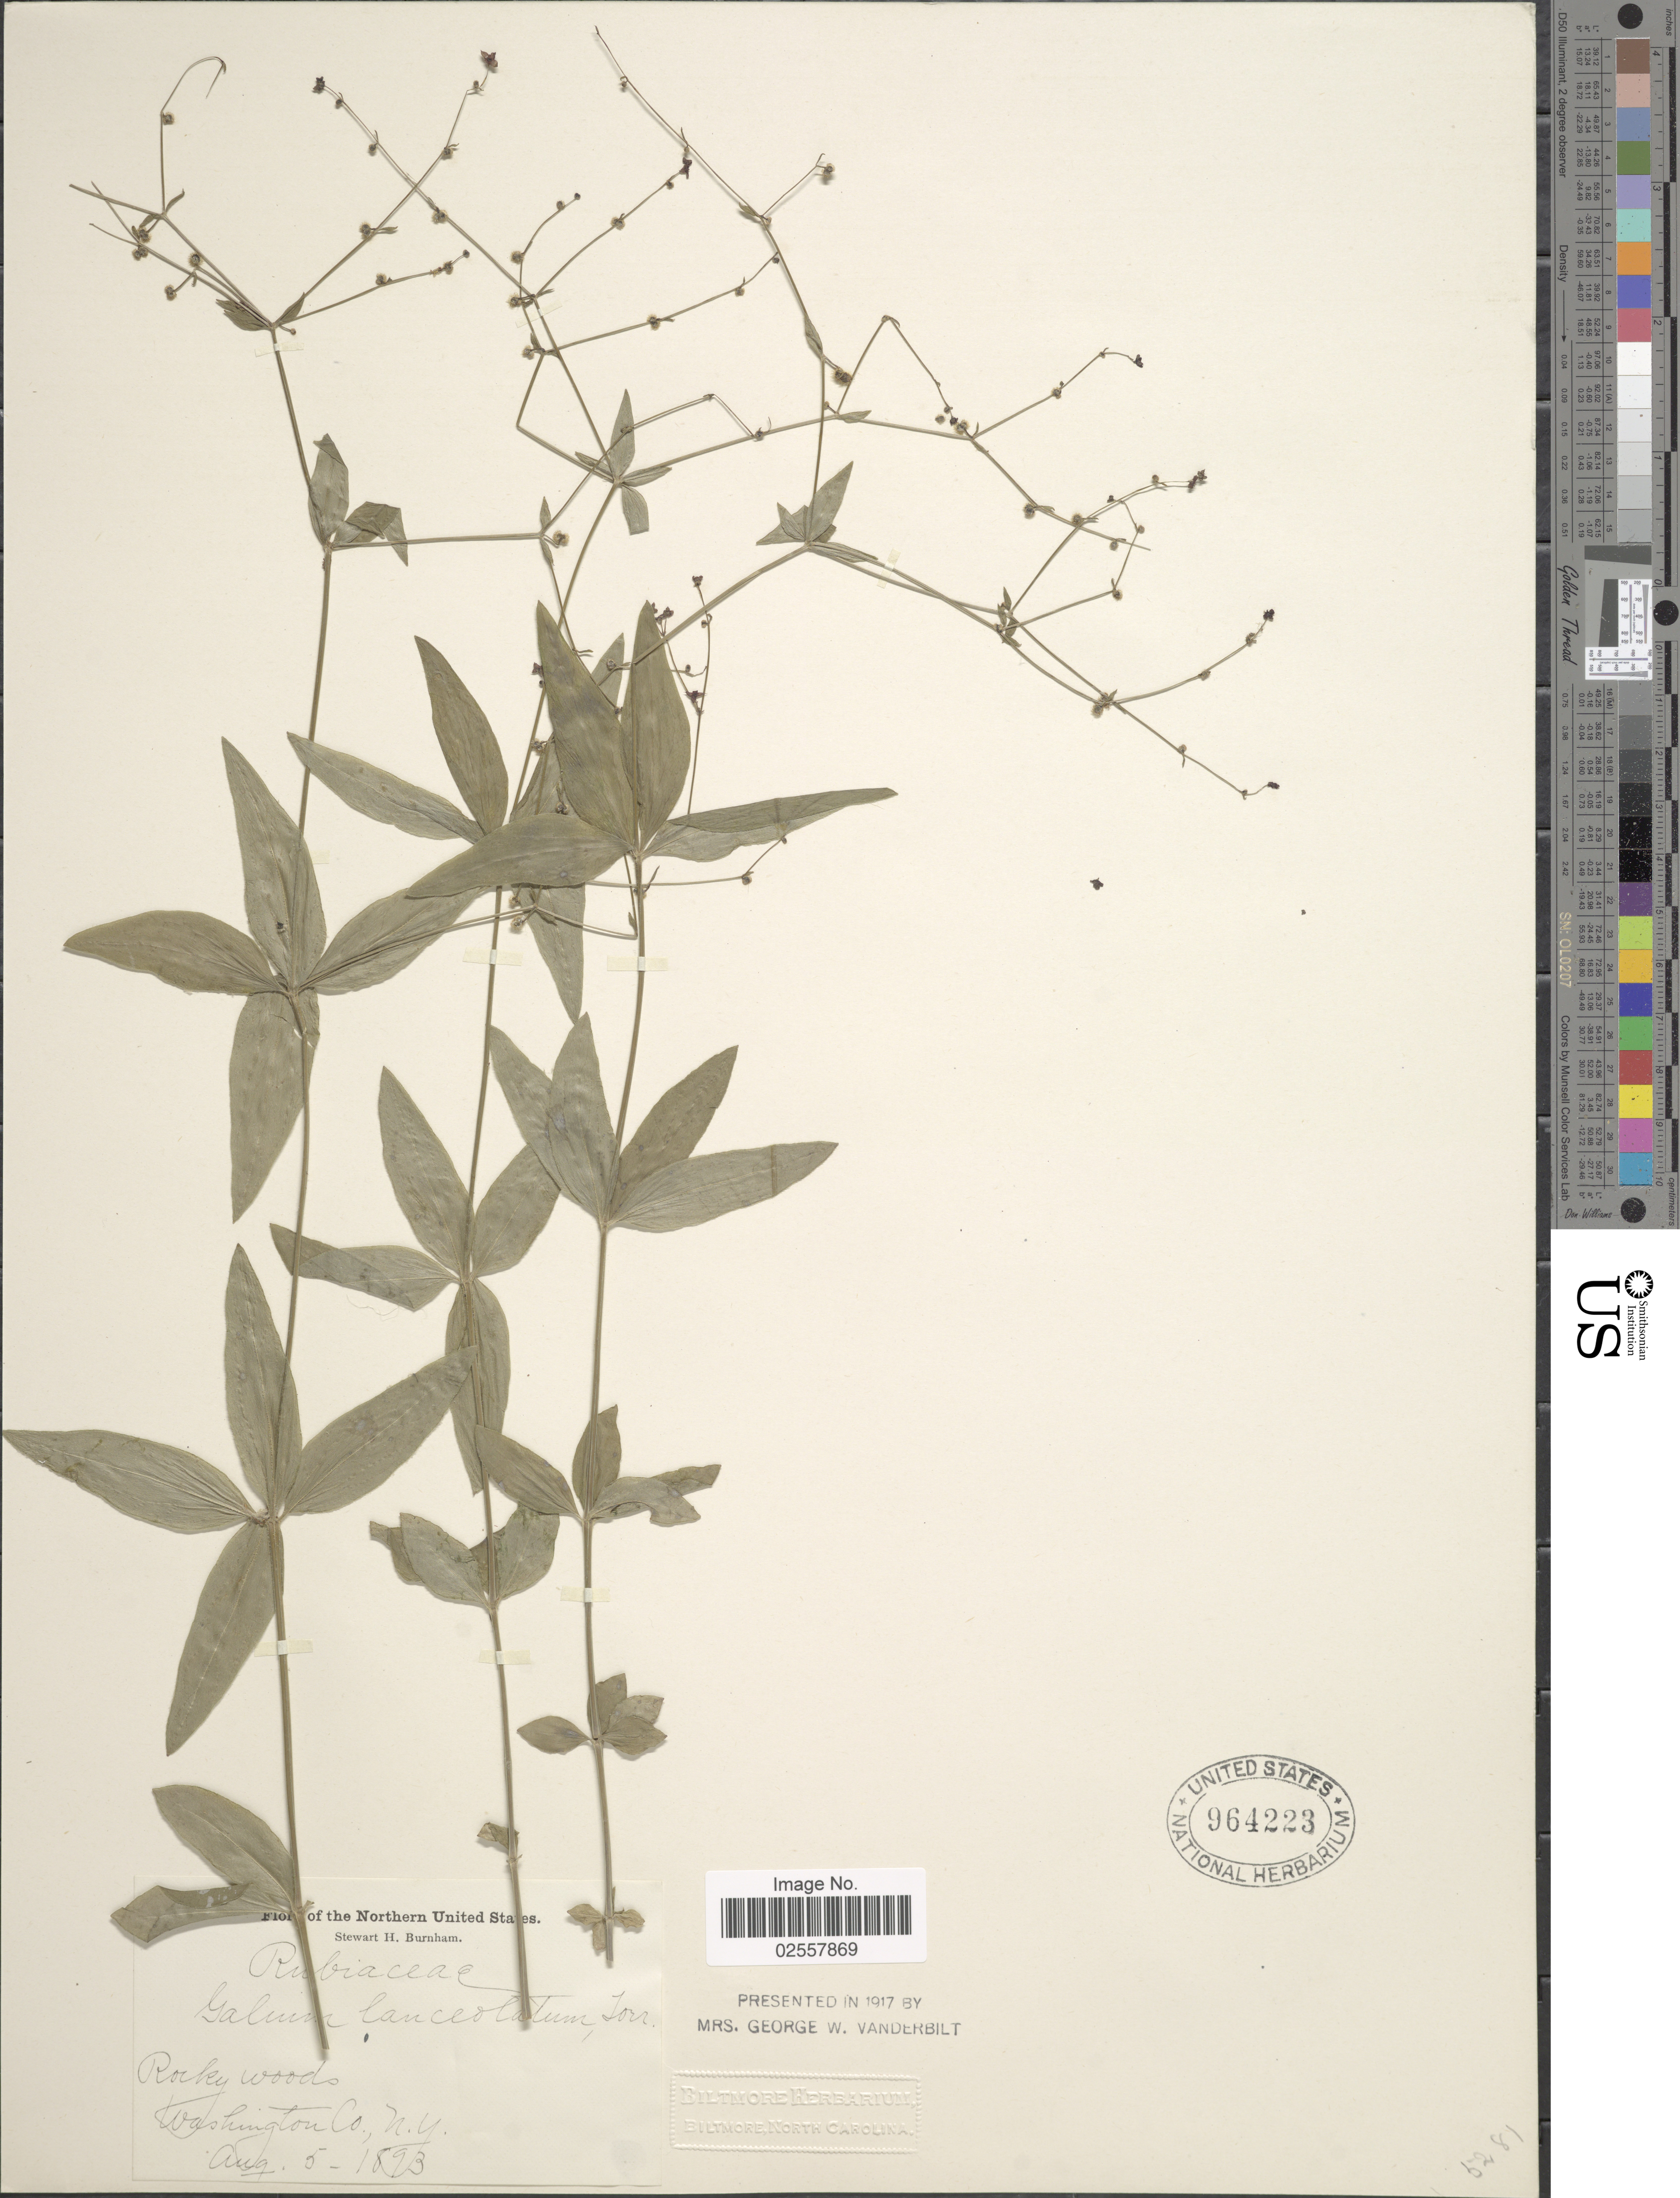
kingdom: Plantae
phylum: Tracheophyta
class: Magnoliopsida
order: Gentianales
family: Rubiaceae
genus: Galium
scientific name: Galium lanceolatum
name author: (Torr. & A. Gray) Torr.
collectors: S. Burnham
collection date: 1893-08-05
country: United States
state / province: New York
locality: Washington Co., Northern United States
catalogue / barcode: US 964223